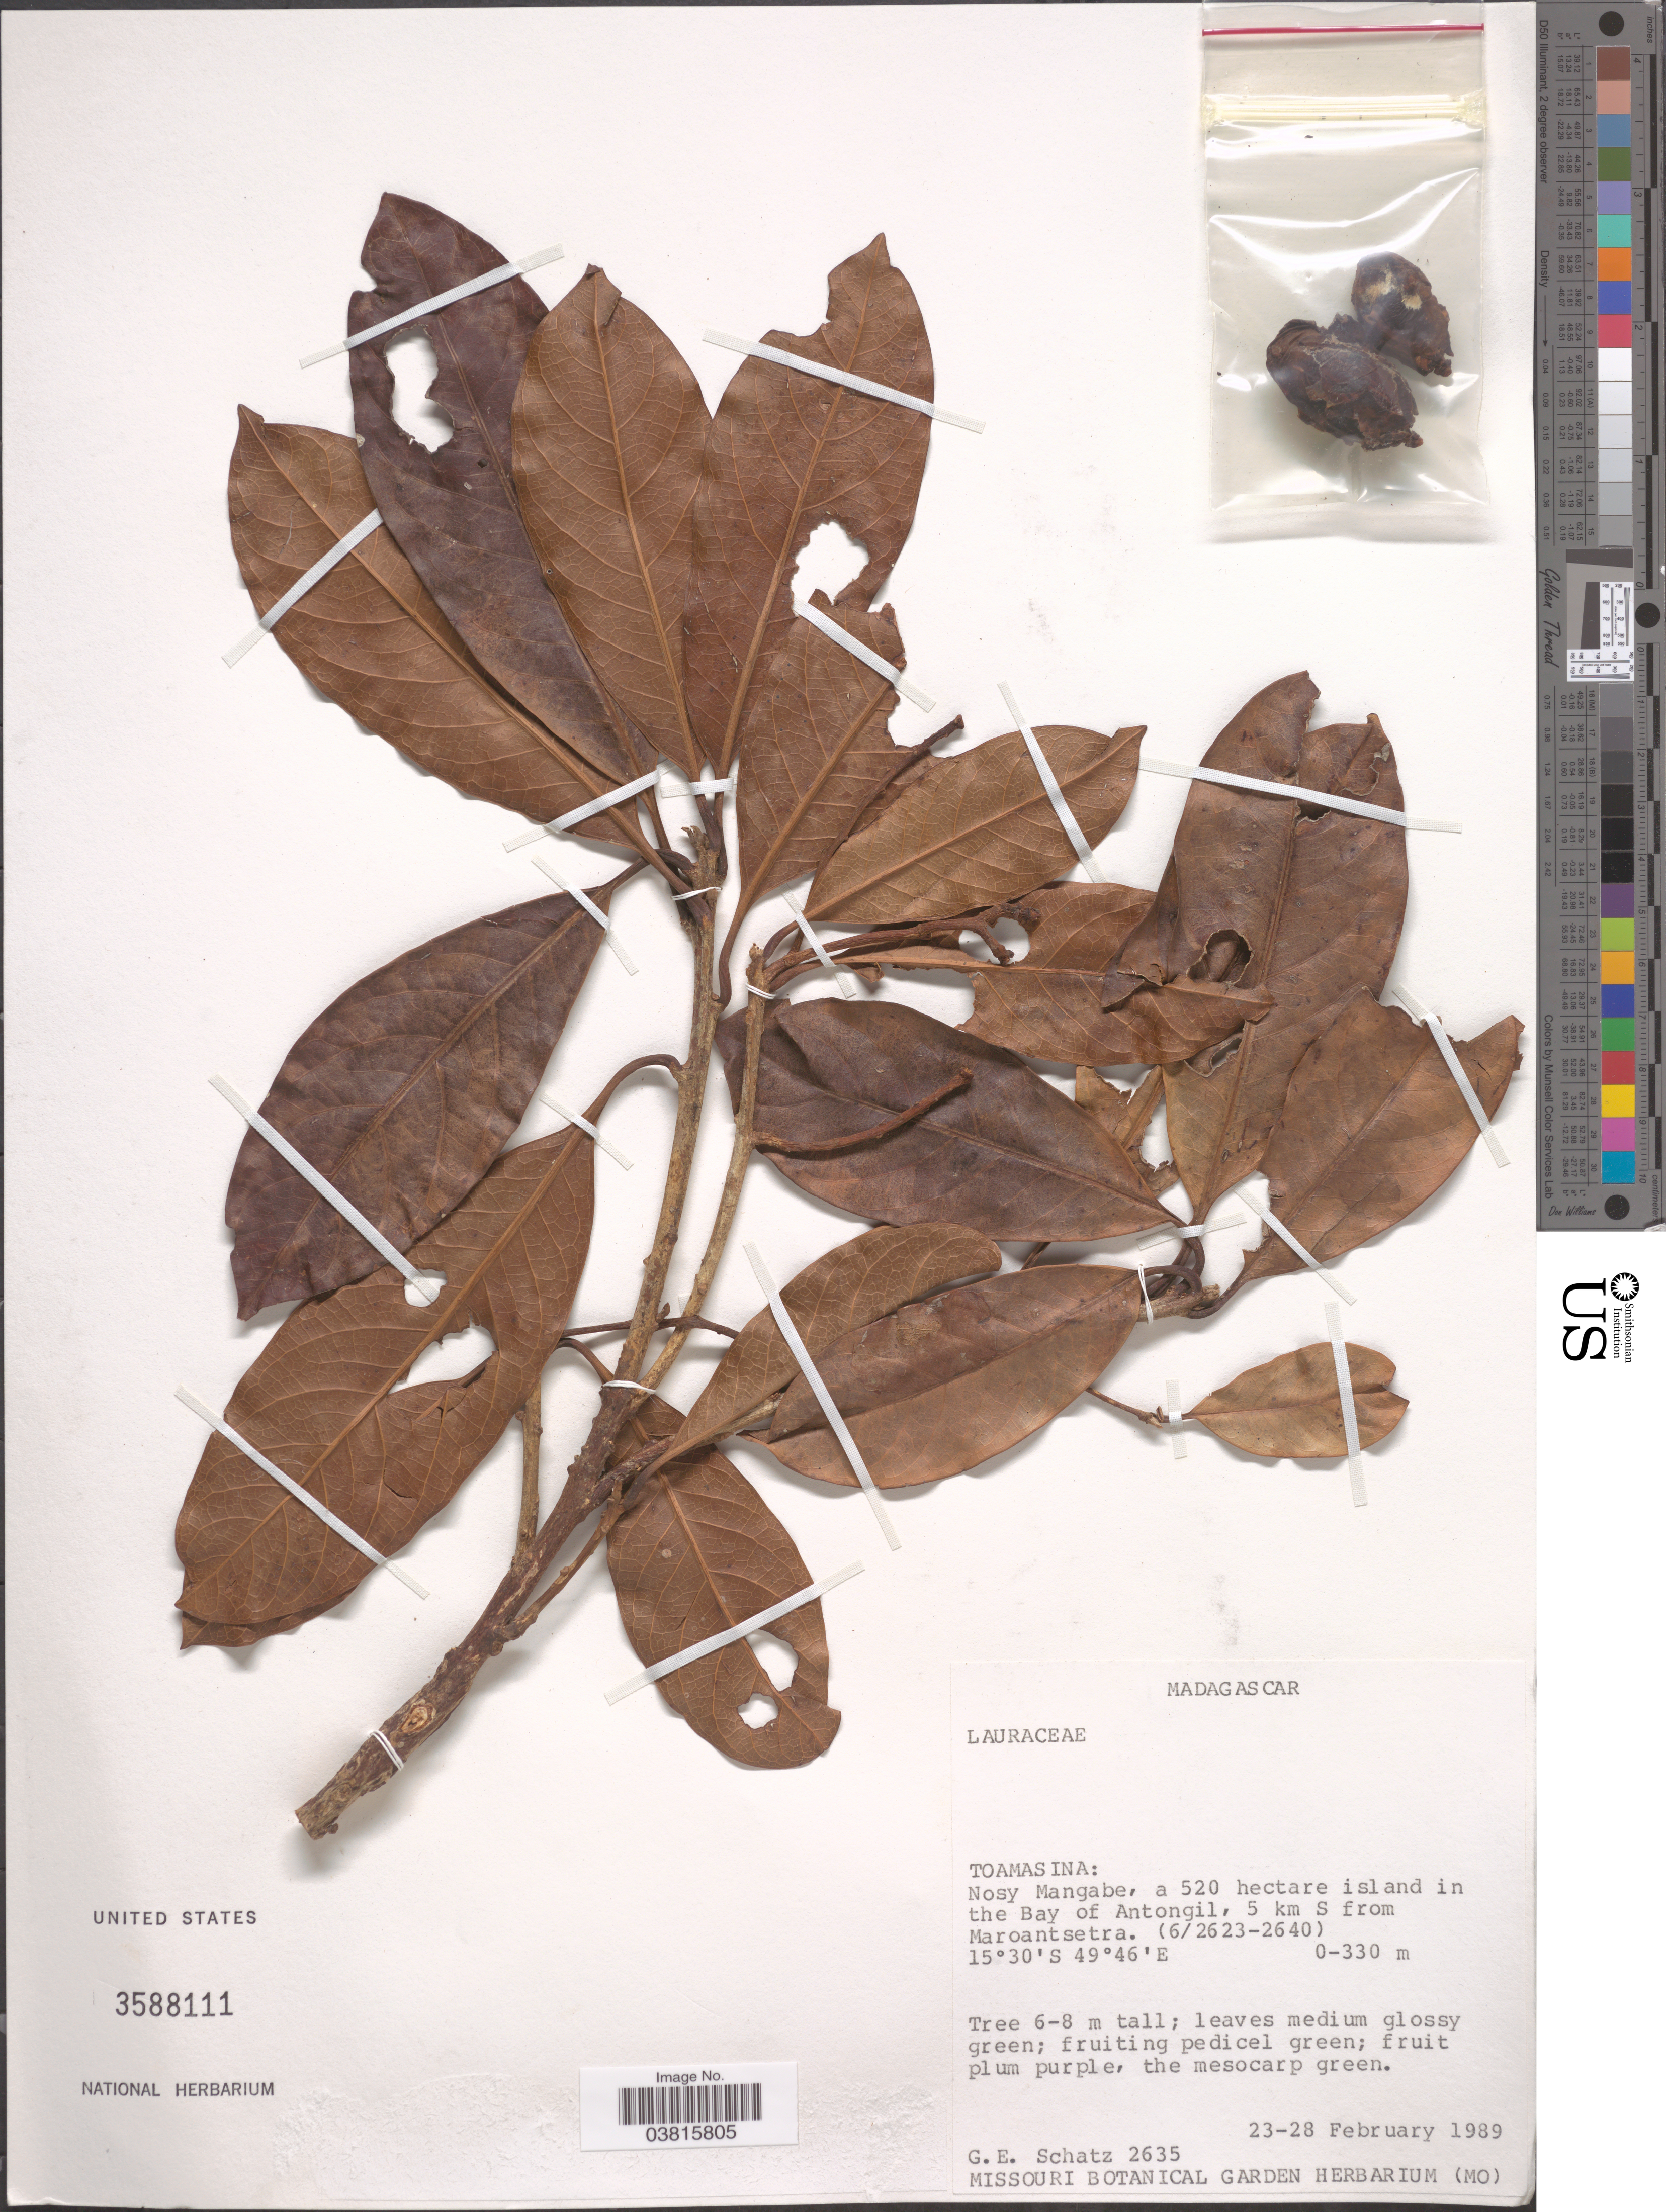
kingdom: Plantae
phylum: Tracheophyta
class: Magnoliopsida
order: Laurales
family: Lauraceae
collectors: G. Schatz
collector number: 2635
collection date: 1989-02-23/1989-02-28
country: Madagascar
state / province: Analanjirofo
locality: Nosy Mangabe, a 520 hectare island in the Bay of Antongil, 5 km S from Maroantsetra. (6/2623-2640).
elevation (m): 0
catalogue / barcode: US 3588111